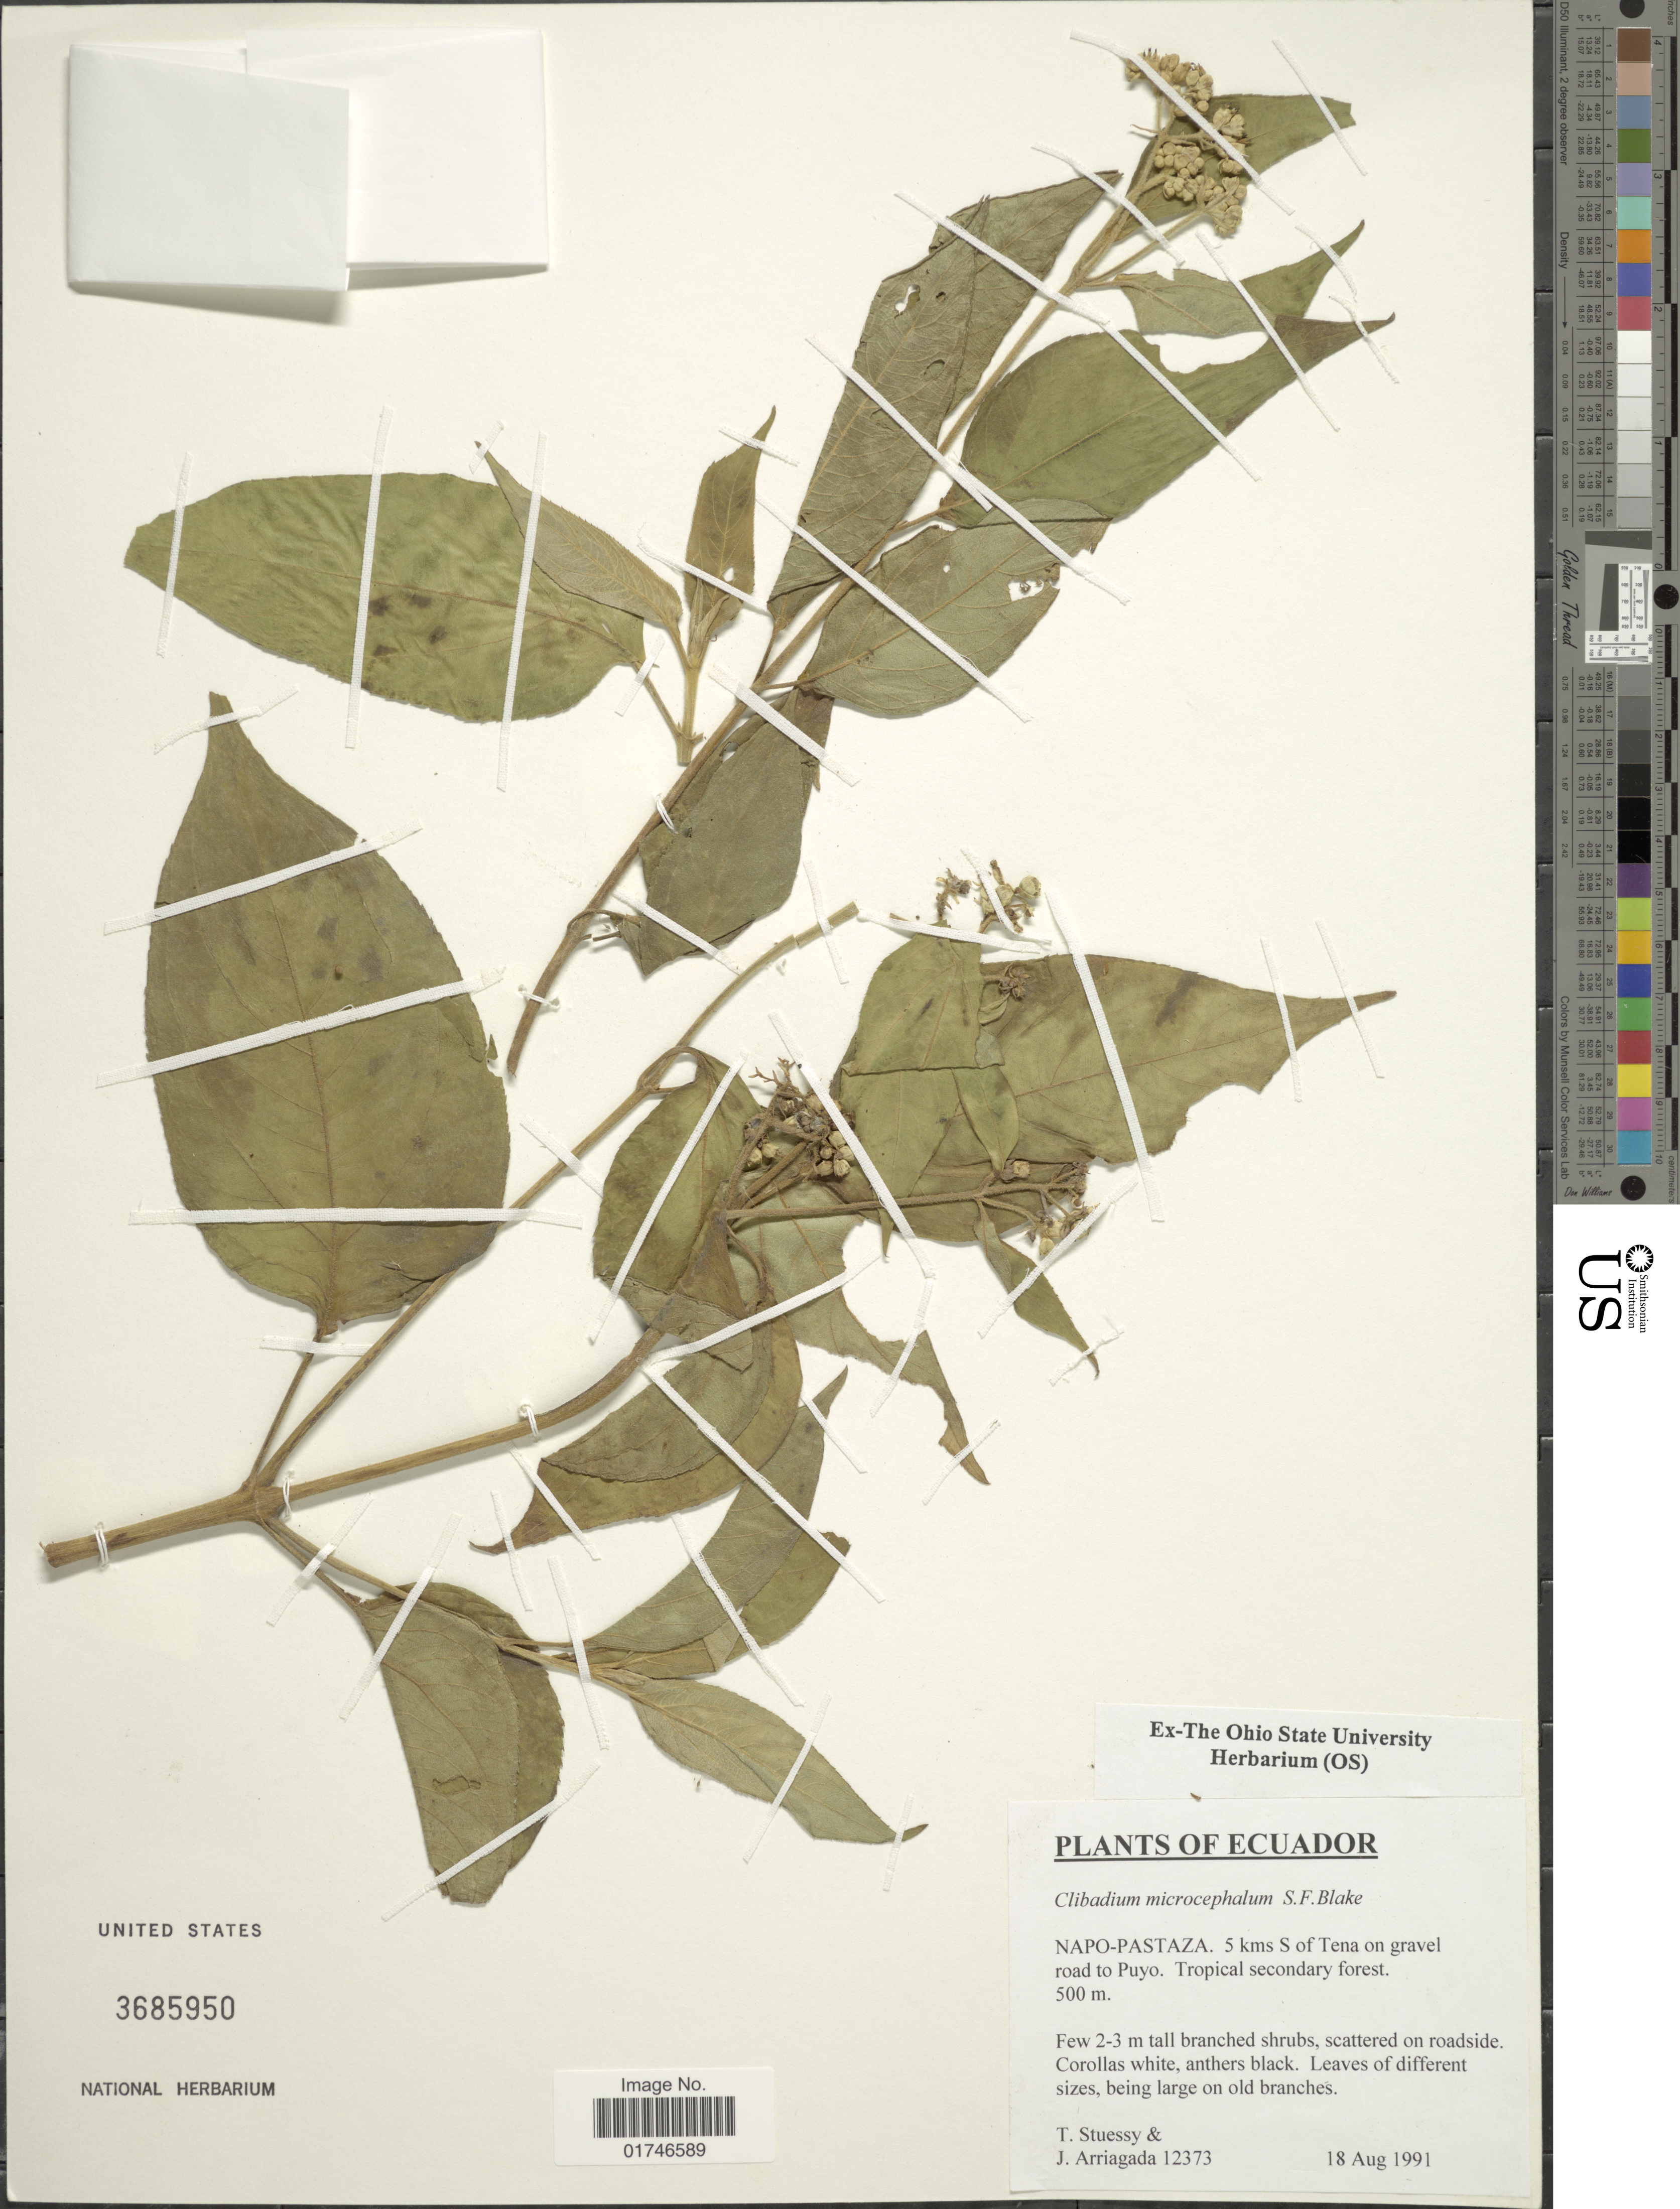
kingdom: Plantae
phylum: Tracheophyta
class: Magnoliopsida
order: Asterales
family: Asteraceae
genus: Clibadium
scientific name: Clibadium microcephalum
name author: S.F. Blake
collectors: T. Stuessy & J. Arriagada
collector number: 12373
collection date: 1991-08-18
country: Ecuador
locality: Napo-Pastaza. 5 kms S of Tena on gravel road to Puyo.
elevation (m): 500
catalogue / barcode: US 3685950